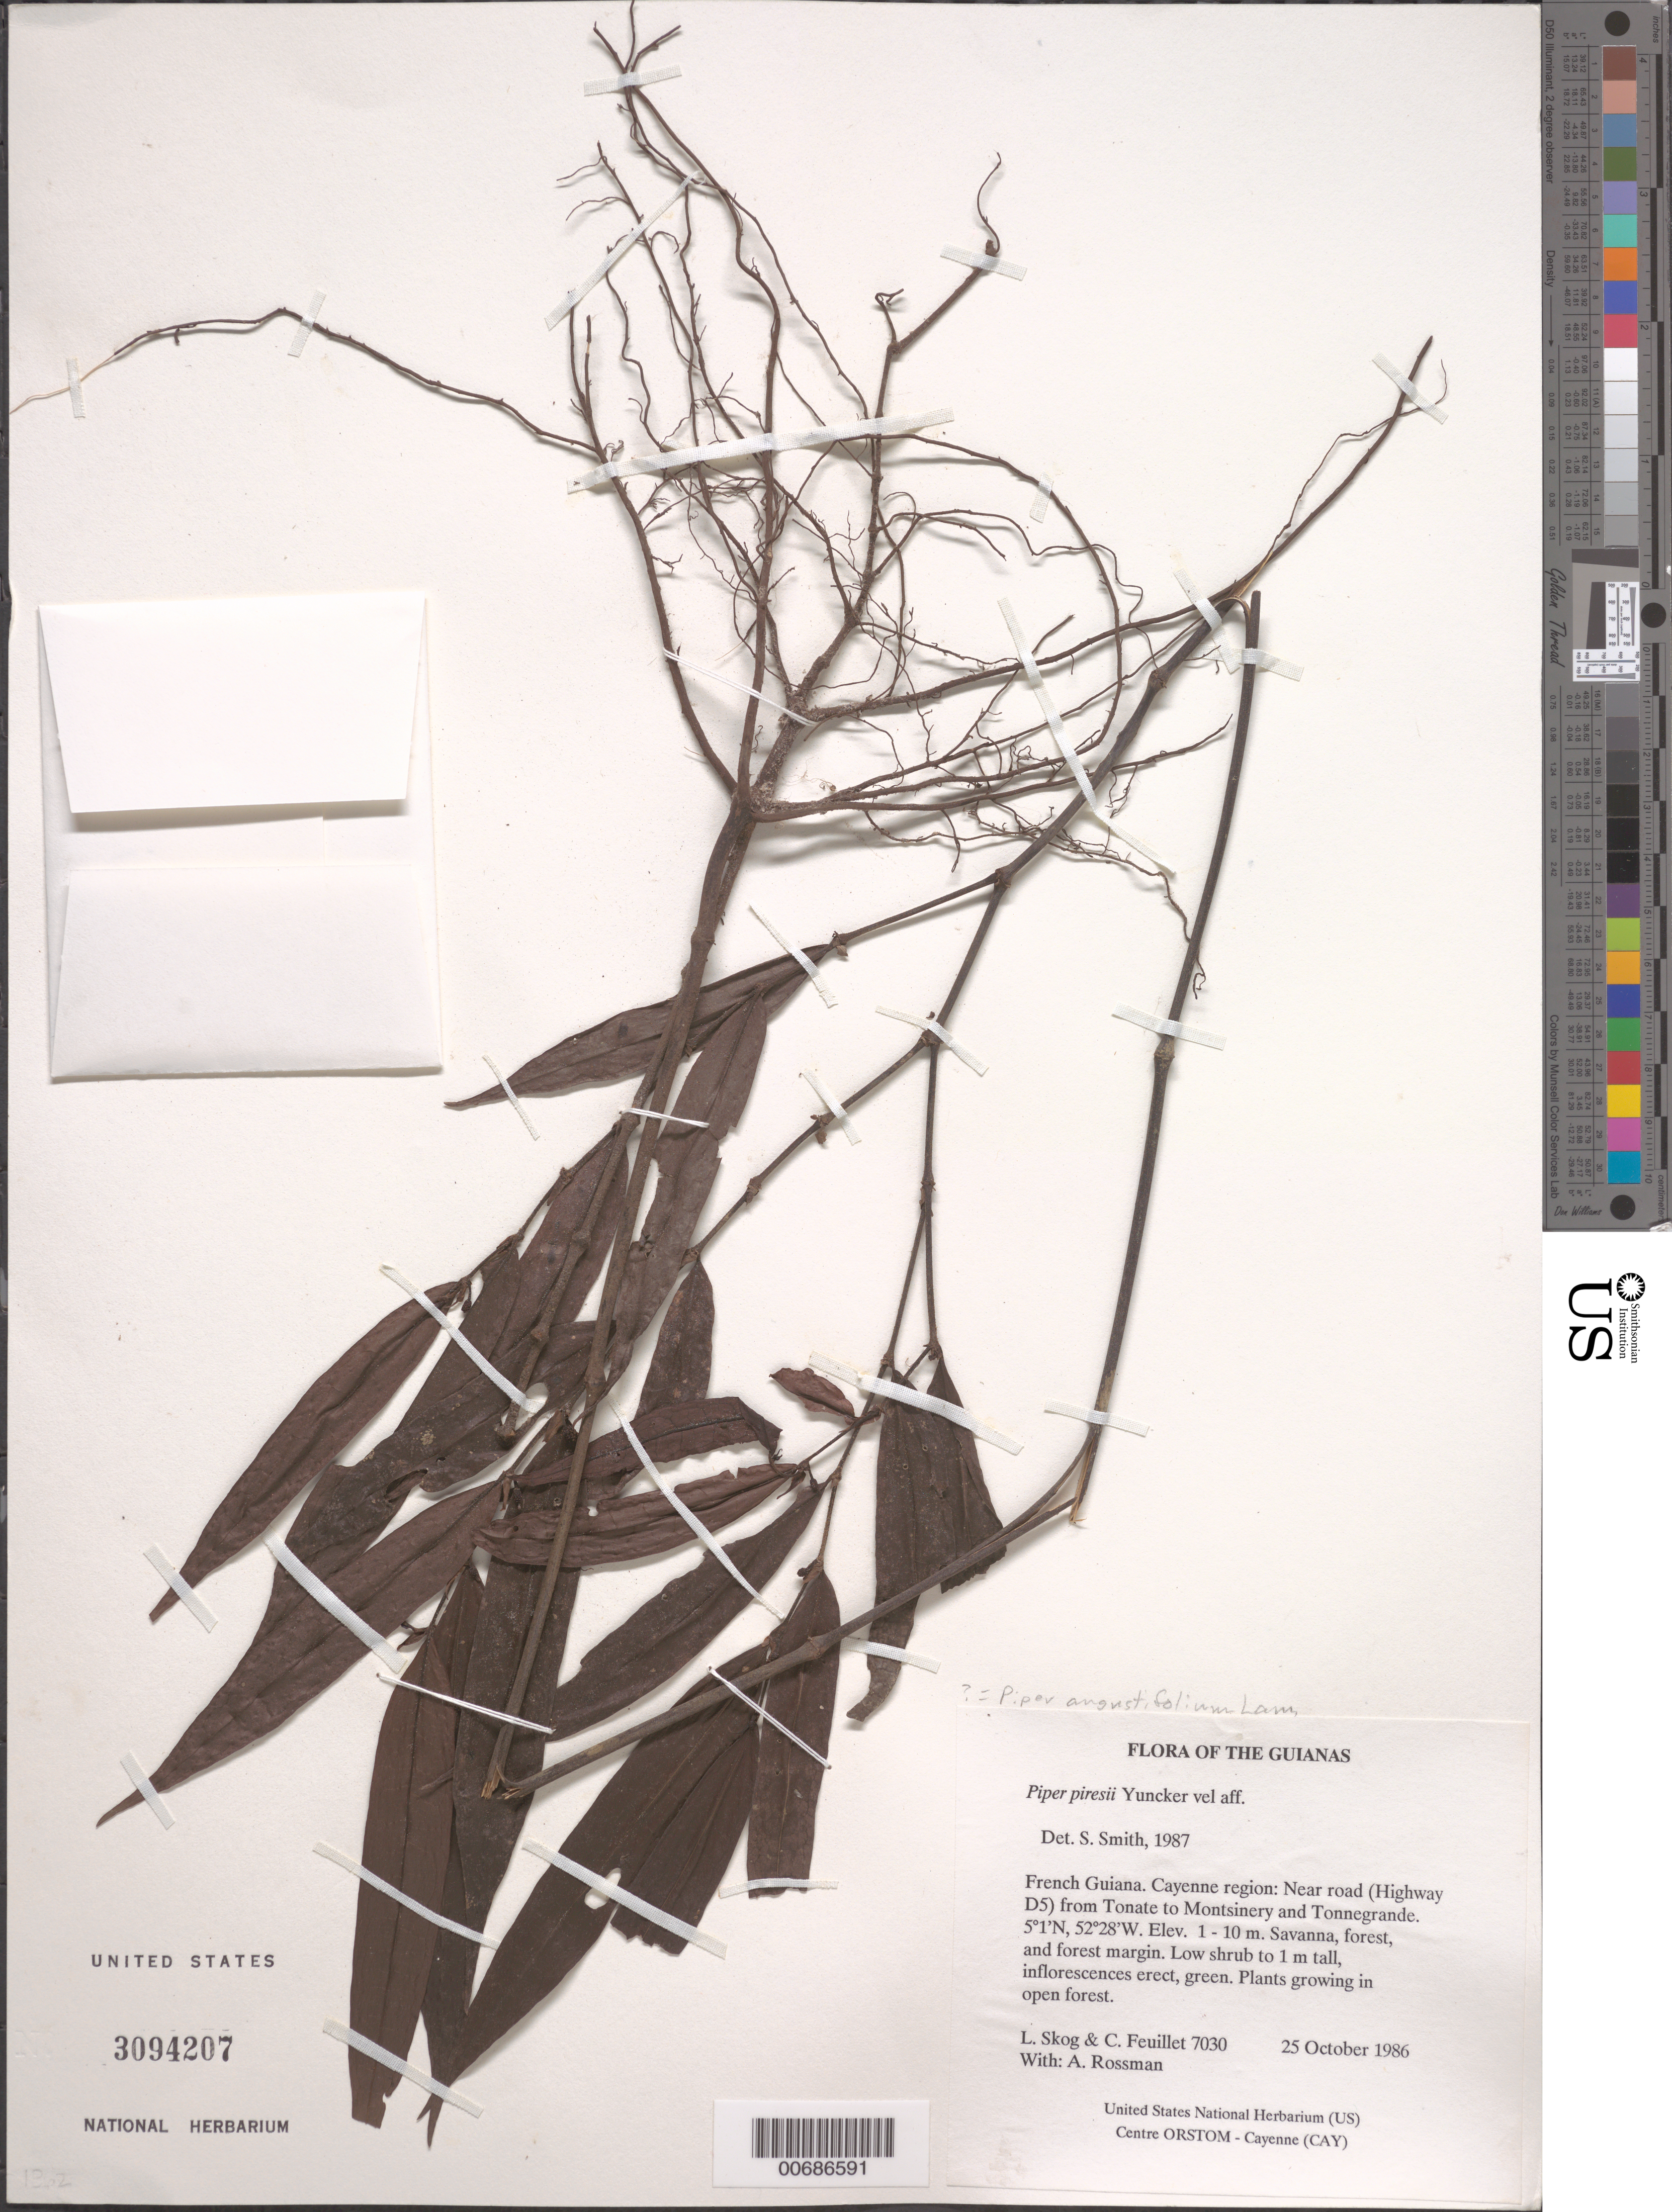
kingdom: Plantae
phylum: Tracheophyta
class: Magnoliopsida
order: Piperales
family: Piperaceae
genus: Piper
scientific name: Piper piresii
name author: Yunck.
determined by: Smith, Stephen F., (US), NMNH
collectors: L. E. Skog, C. Feuillet & A. Rossman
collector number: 7030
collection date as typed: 25 October 1986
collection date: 1986-10-25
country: French Guiana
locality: Cayenne. Near road (Highway D5) from Tonate to Montsinery and Tonnegrande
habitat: Savanna, forest, and forest margin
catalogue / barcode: US 3094207